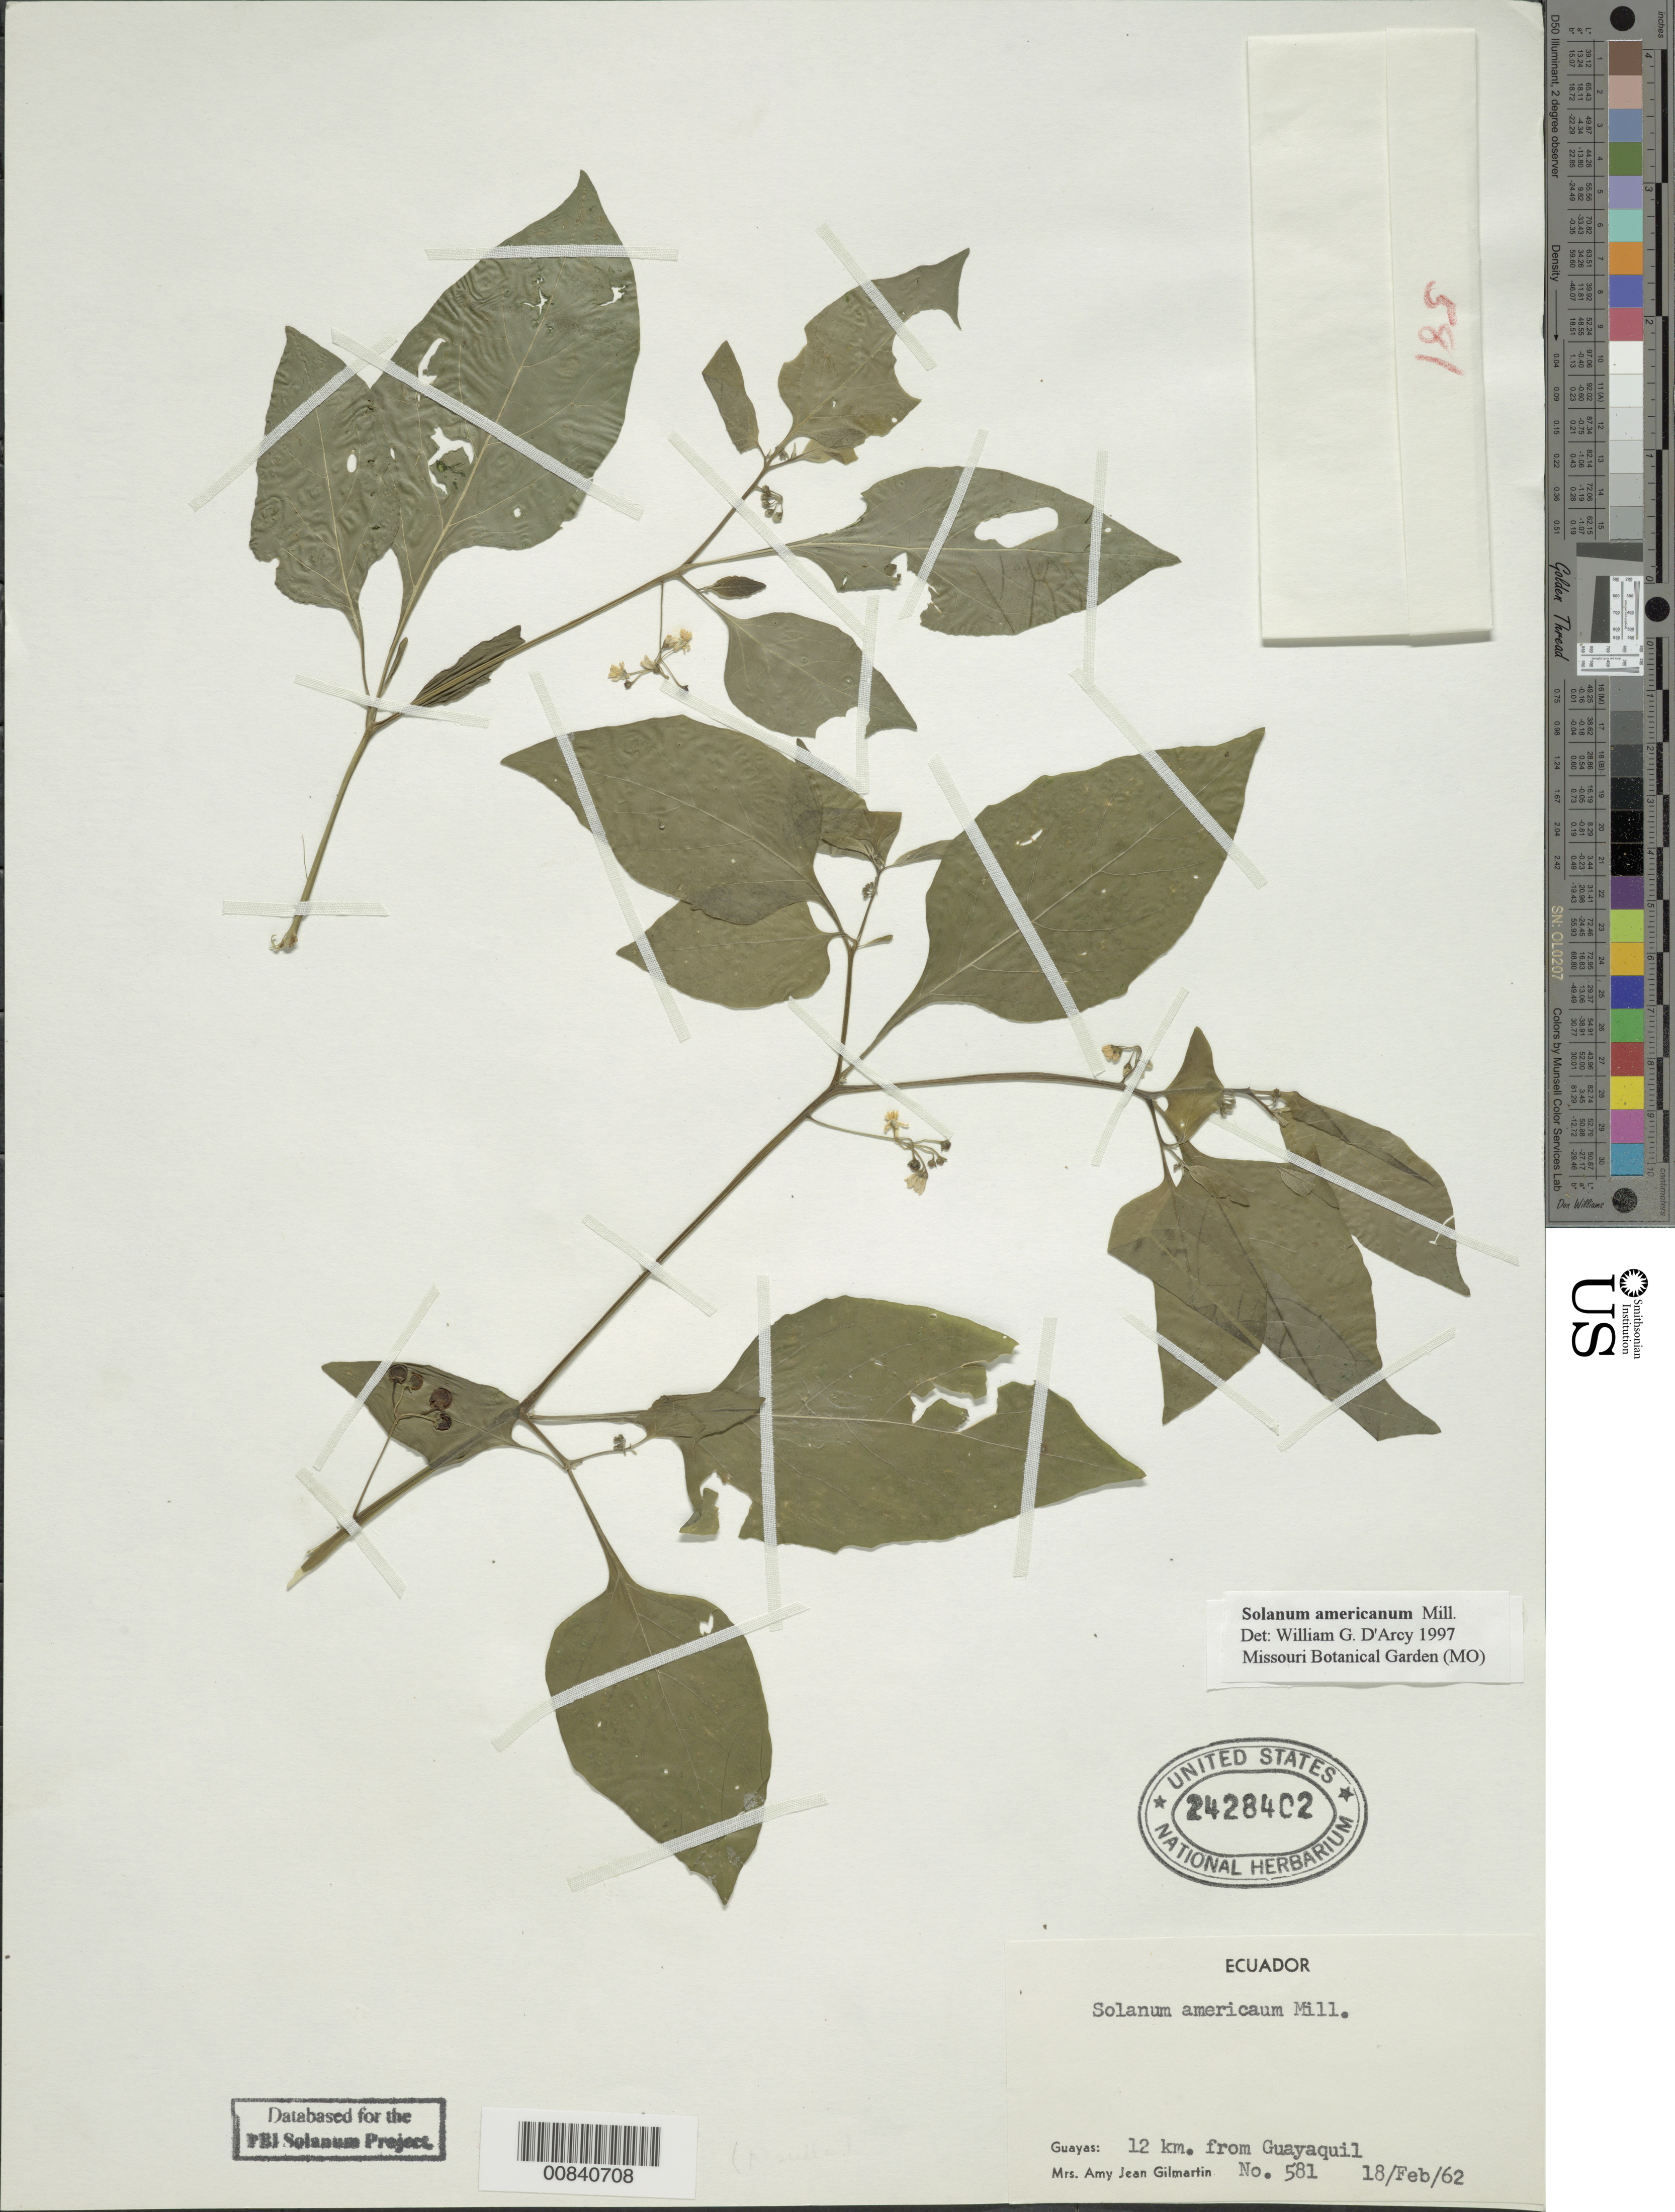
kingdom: Plantae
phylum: Tracheophyta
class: Magnoliopsida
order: Solanales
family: Solanaceae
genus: Solanum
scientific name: Solanum americanum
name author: Mill.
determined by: D'Arcy, W. G.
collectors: A. J. Gilmartin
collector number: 581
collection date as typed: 18 Feb 1962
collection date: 1962-02-18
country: Ecuador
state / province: Guayas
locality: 12 km from Guayaquil.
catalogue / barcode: US 2428402